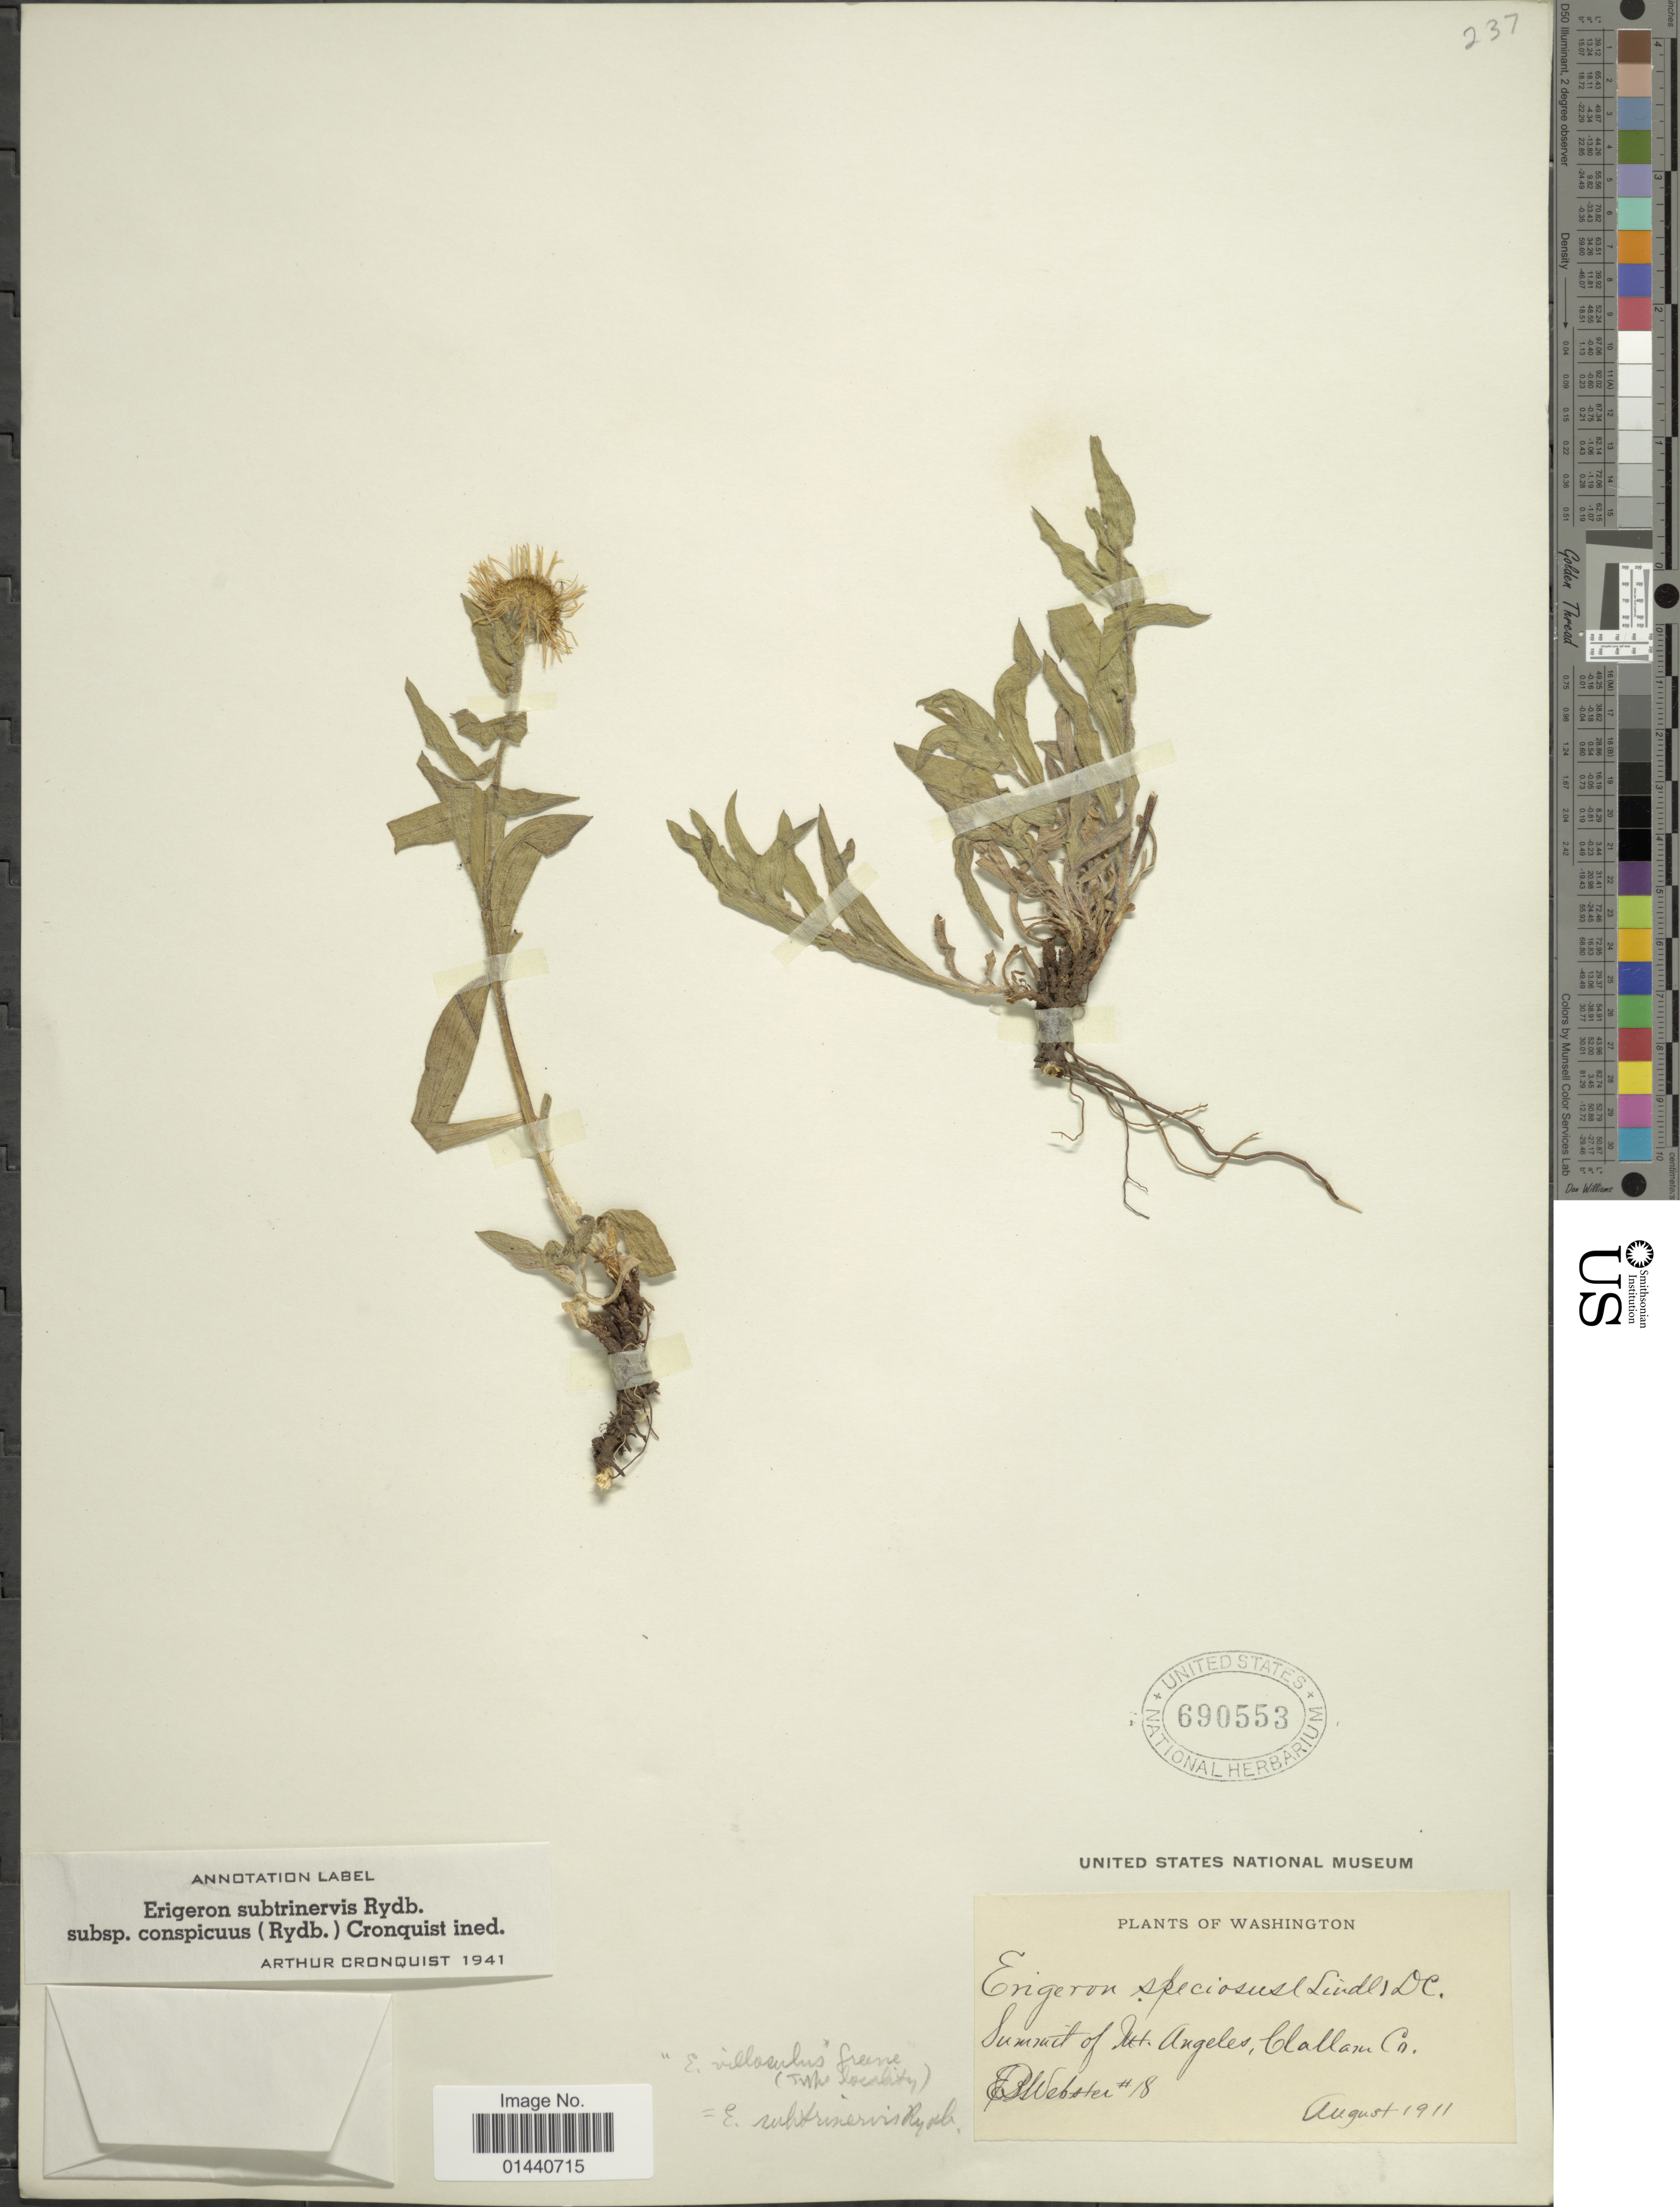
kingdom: Plantae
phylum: Tracheophyta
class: Magnoliopsida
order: Asterales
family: Asteraceae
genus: Erigeron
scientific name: Erigeron subtrinervis var. conspicuus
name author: (Rydb.) Cronq.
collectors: E. S. Webster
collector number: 18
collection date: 1911-08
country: United States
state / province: Washington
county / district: Clallam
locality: Summit of Mt. Angeles, Clallam Co.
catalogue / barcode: US 690553